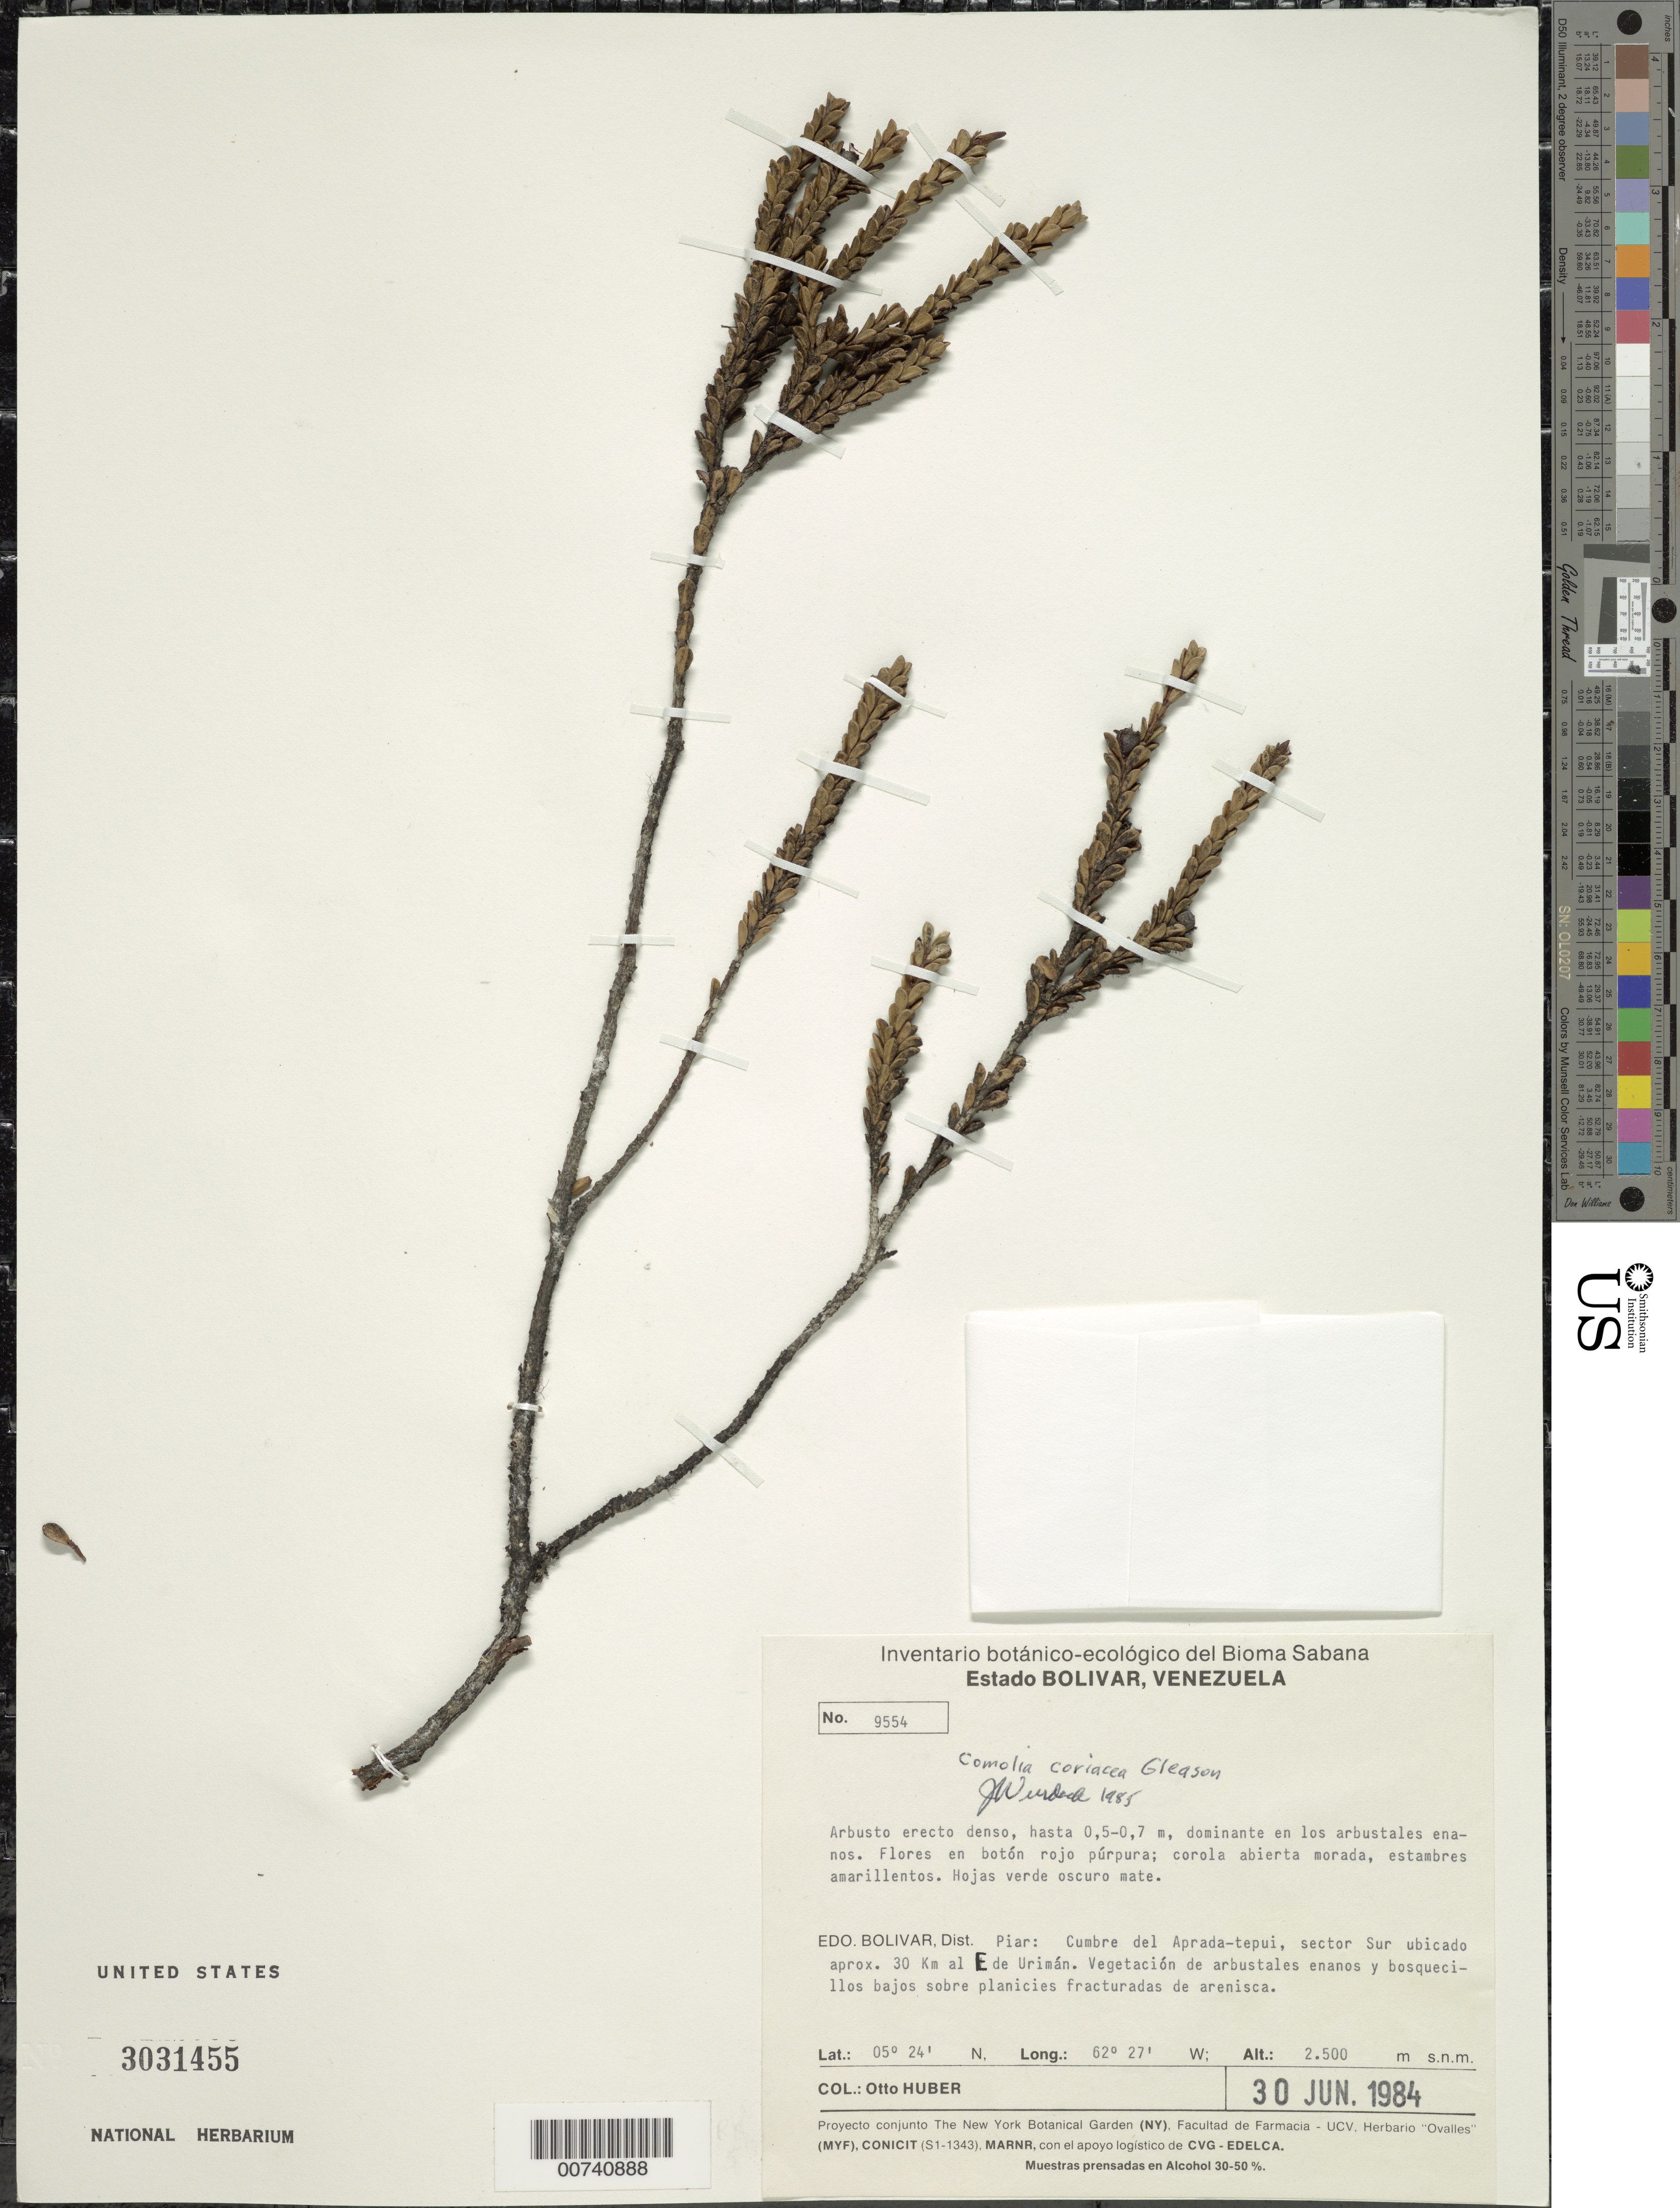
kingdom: Plantae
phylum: Tracheophyta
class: Magnoliopsida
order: Myrtales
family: Melastomataceae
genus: Comoliopsis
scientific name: Comoliopsis coriacea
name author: (Gleason) M.J. Rocha & P.J.F. Guim.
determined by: Nunes da Silva, Diego, (RB), Jardim Botanico do Rio de Janeiro - Herbario (BRAZIL)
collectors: O. Huber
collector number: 9554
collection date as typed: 30-Jun-84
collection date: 1984-06-30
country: Venezuela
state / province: Bolívar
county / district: Piar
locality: Aprada-tepuí, 30 km E de Urimán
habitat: Arbustales enanos, dominante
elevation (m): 2500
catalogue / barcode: US 3031455